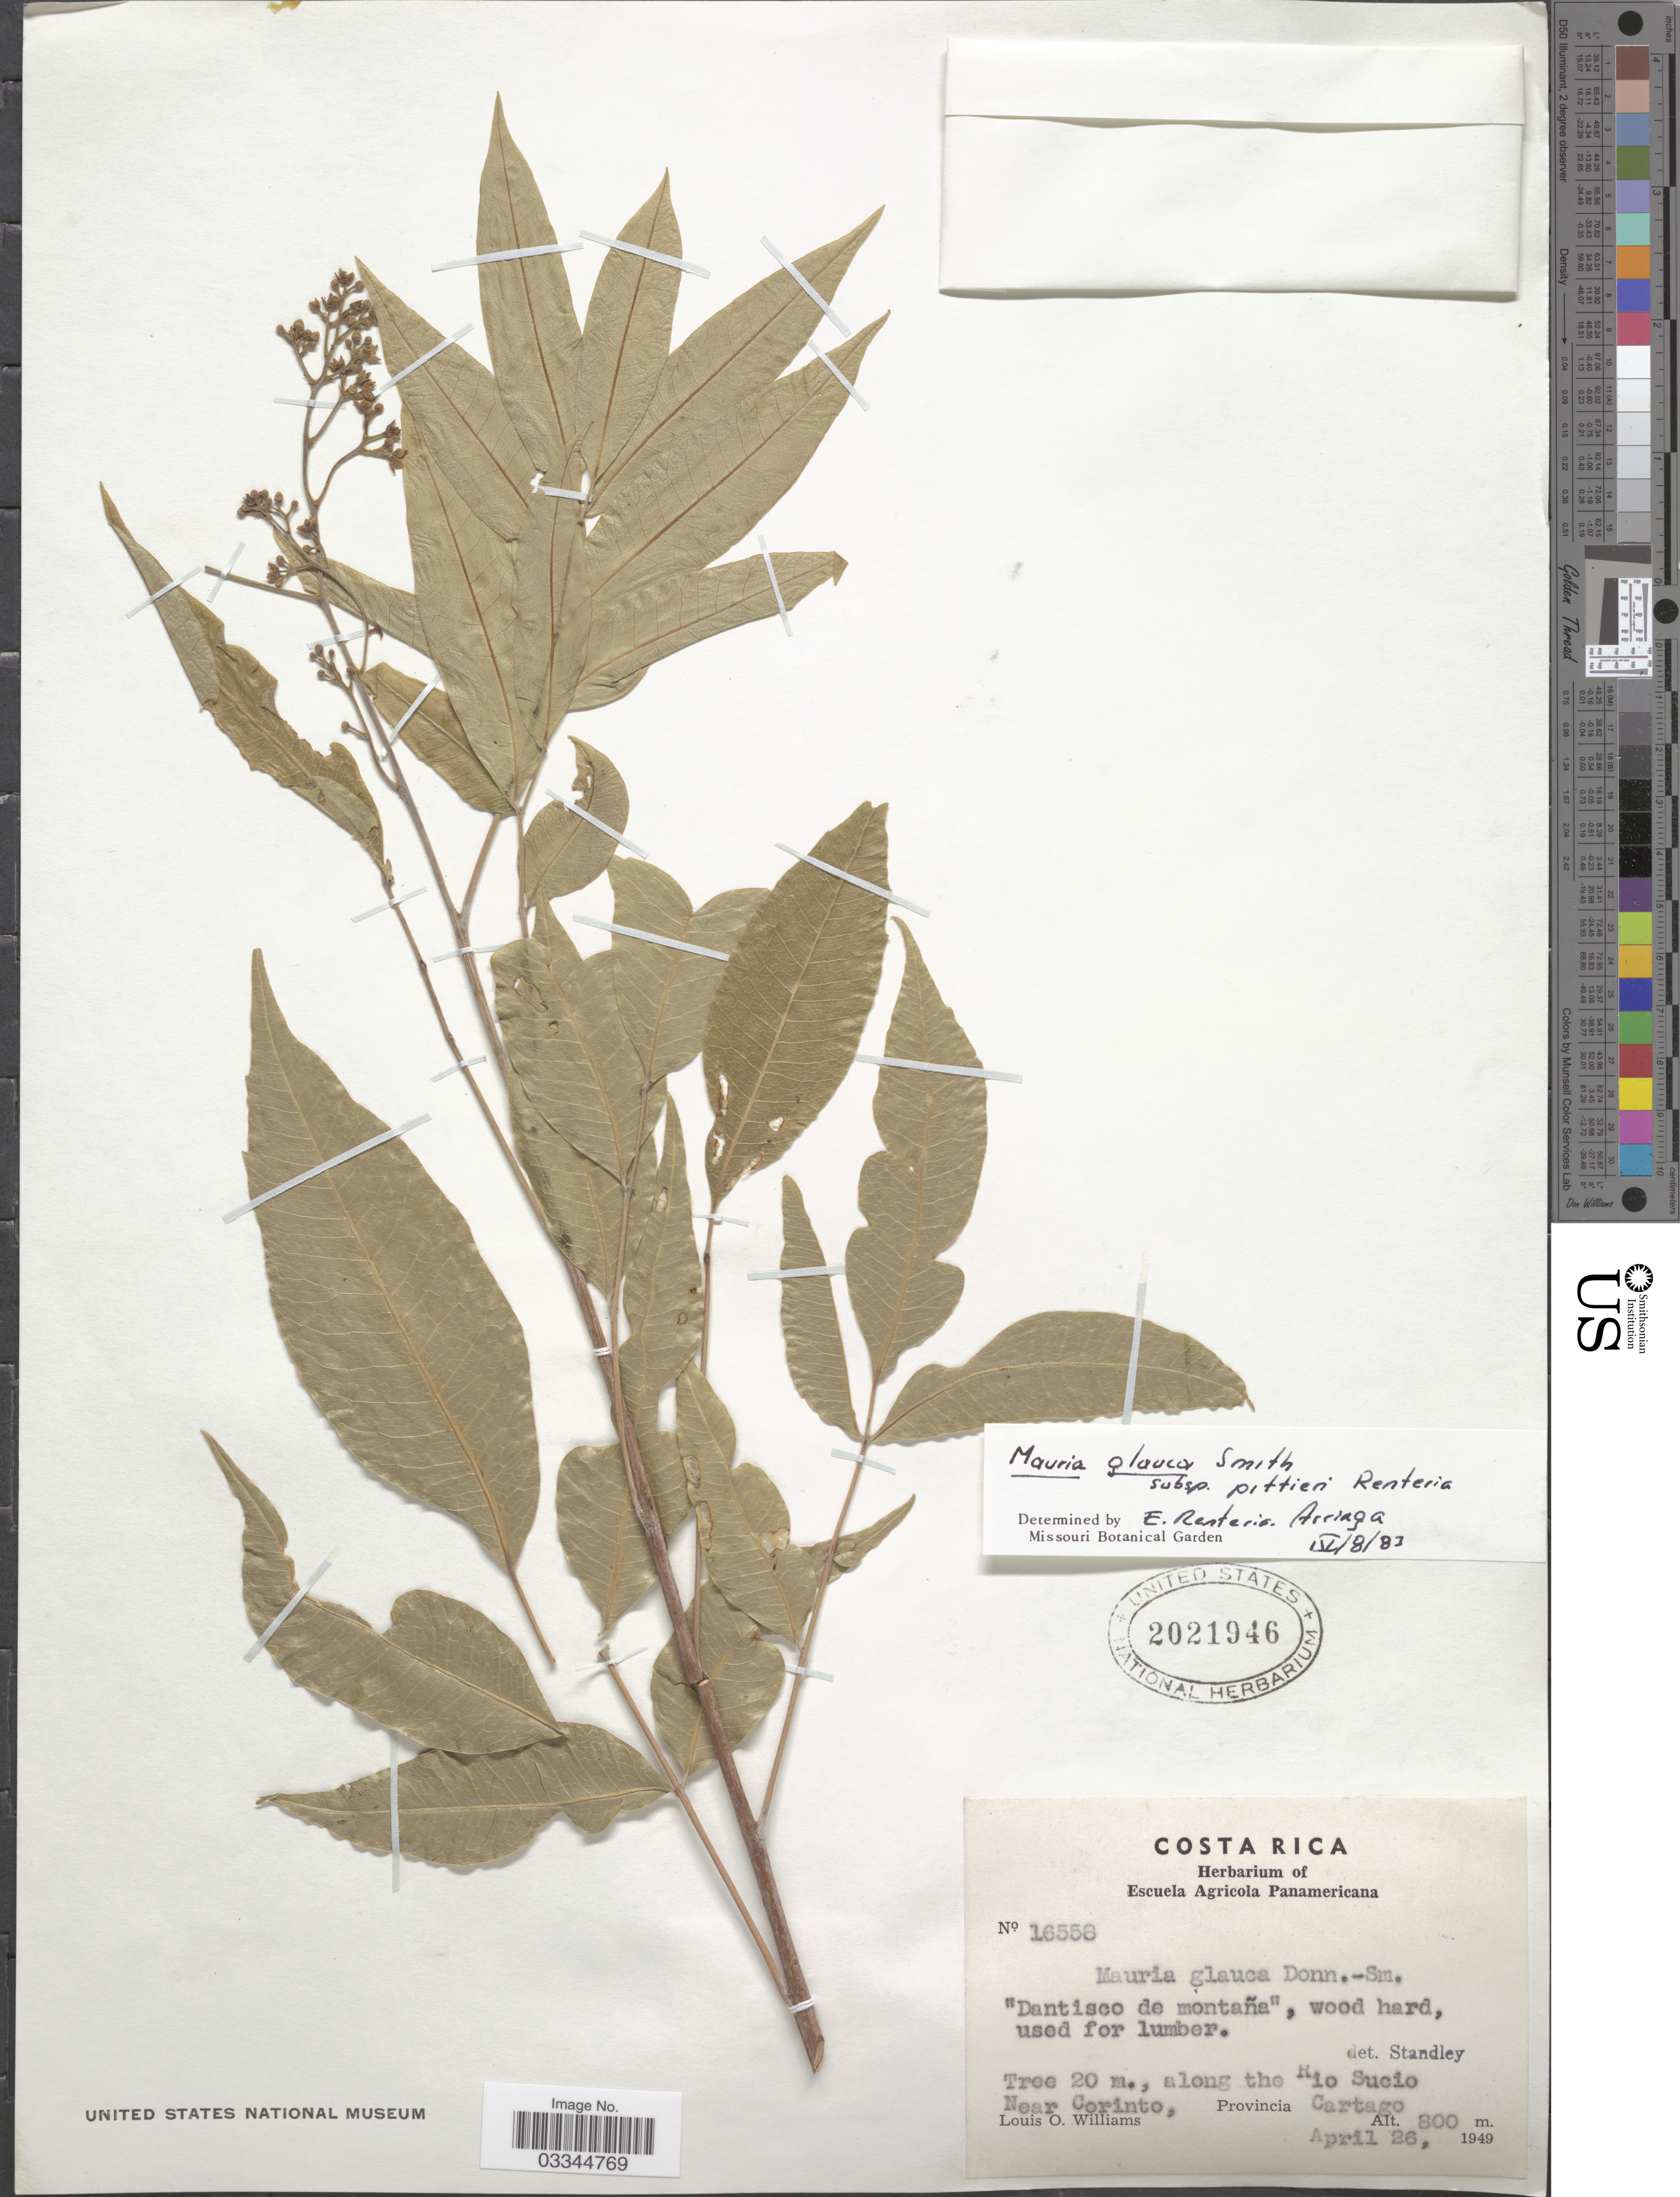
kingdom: Plantae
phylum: Tracheophyta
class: Magnoliopsida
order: Sapindales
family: Anacardiaceae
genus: Mauria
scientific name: Mauria glauca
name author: Donn. Sm.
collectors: L. O. Williams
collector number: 16558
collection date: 1949-04-26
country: Costa Rica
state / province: Cartago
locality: Along the Rio Sucio, Near Corinto.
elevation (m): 800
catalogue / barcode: US 2021946